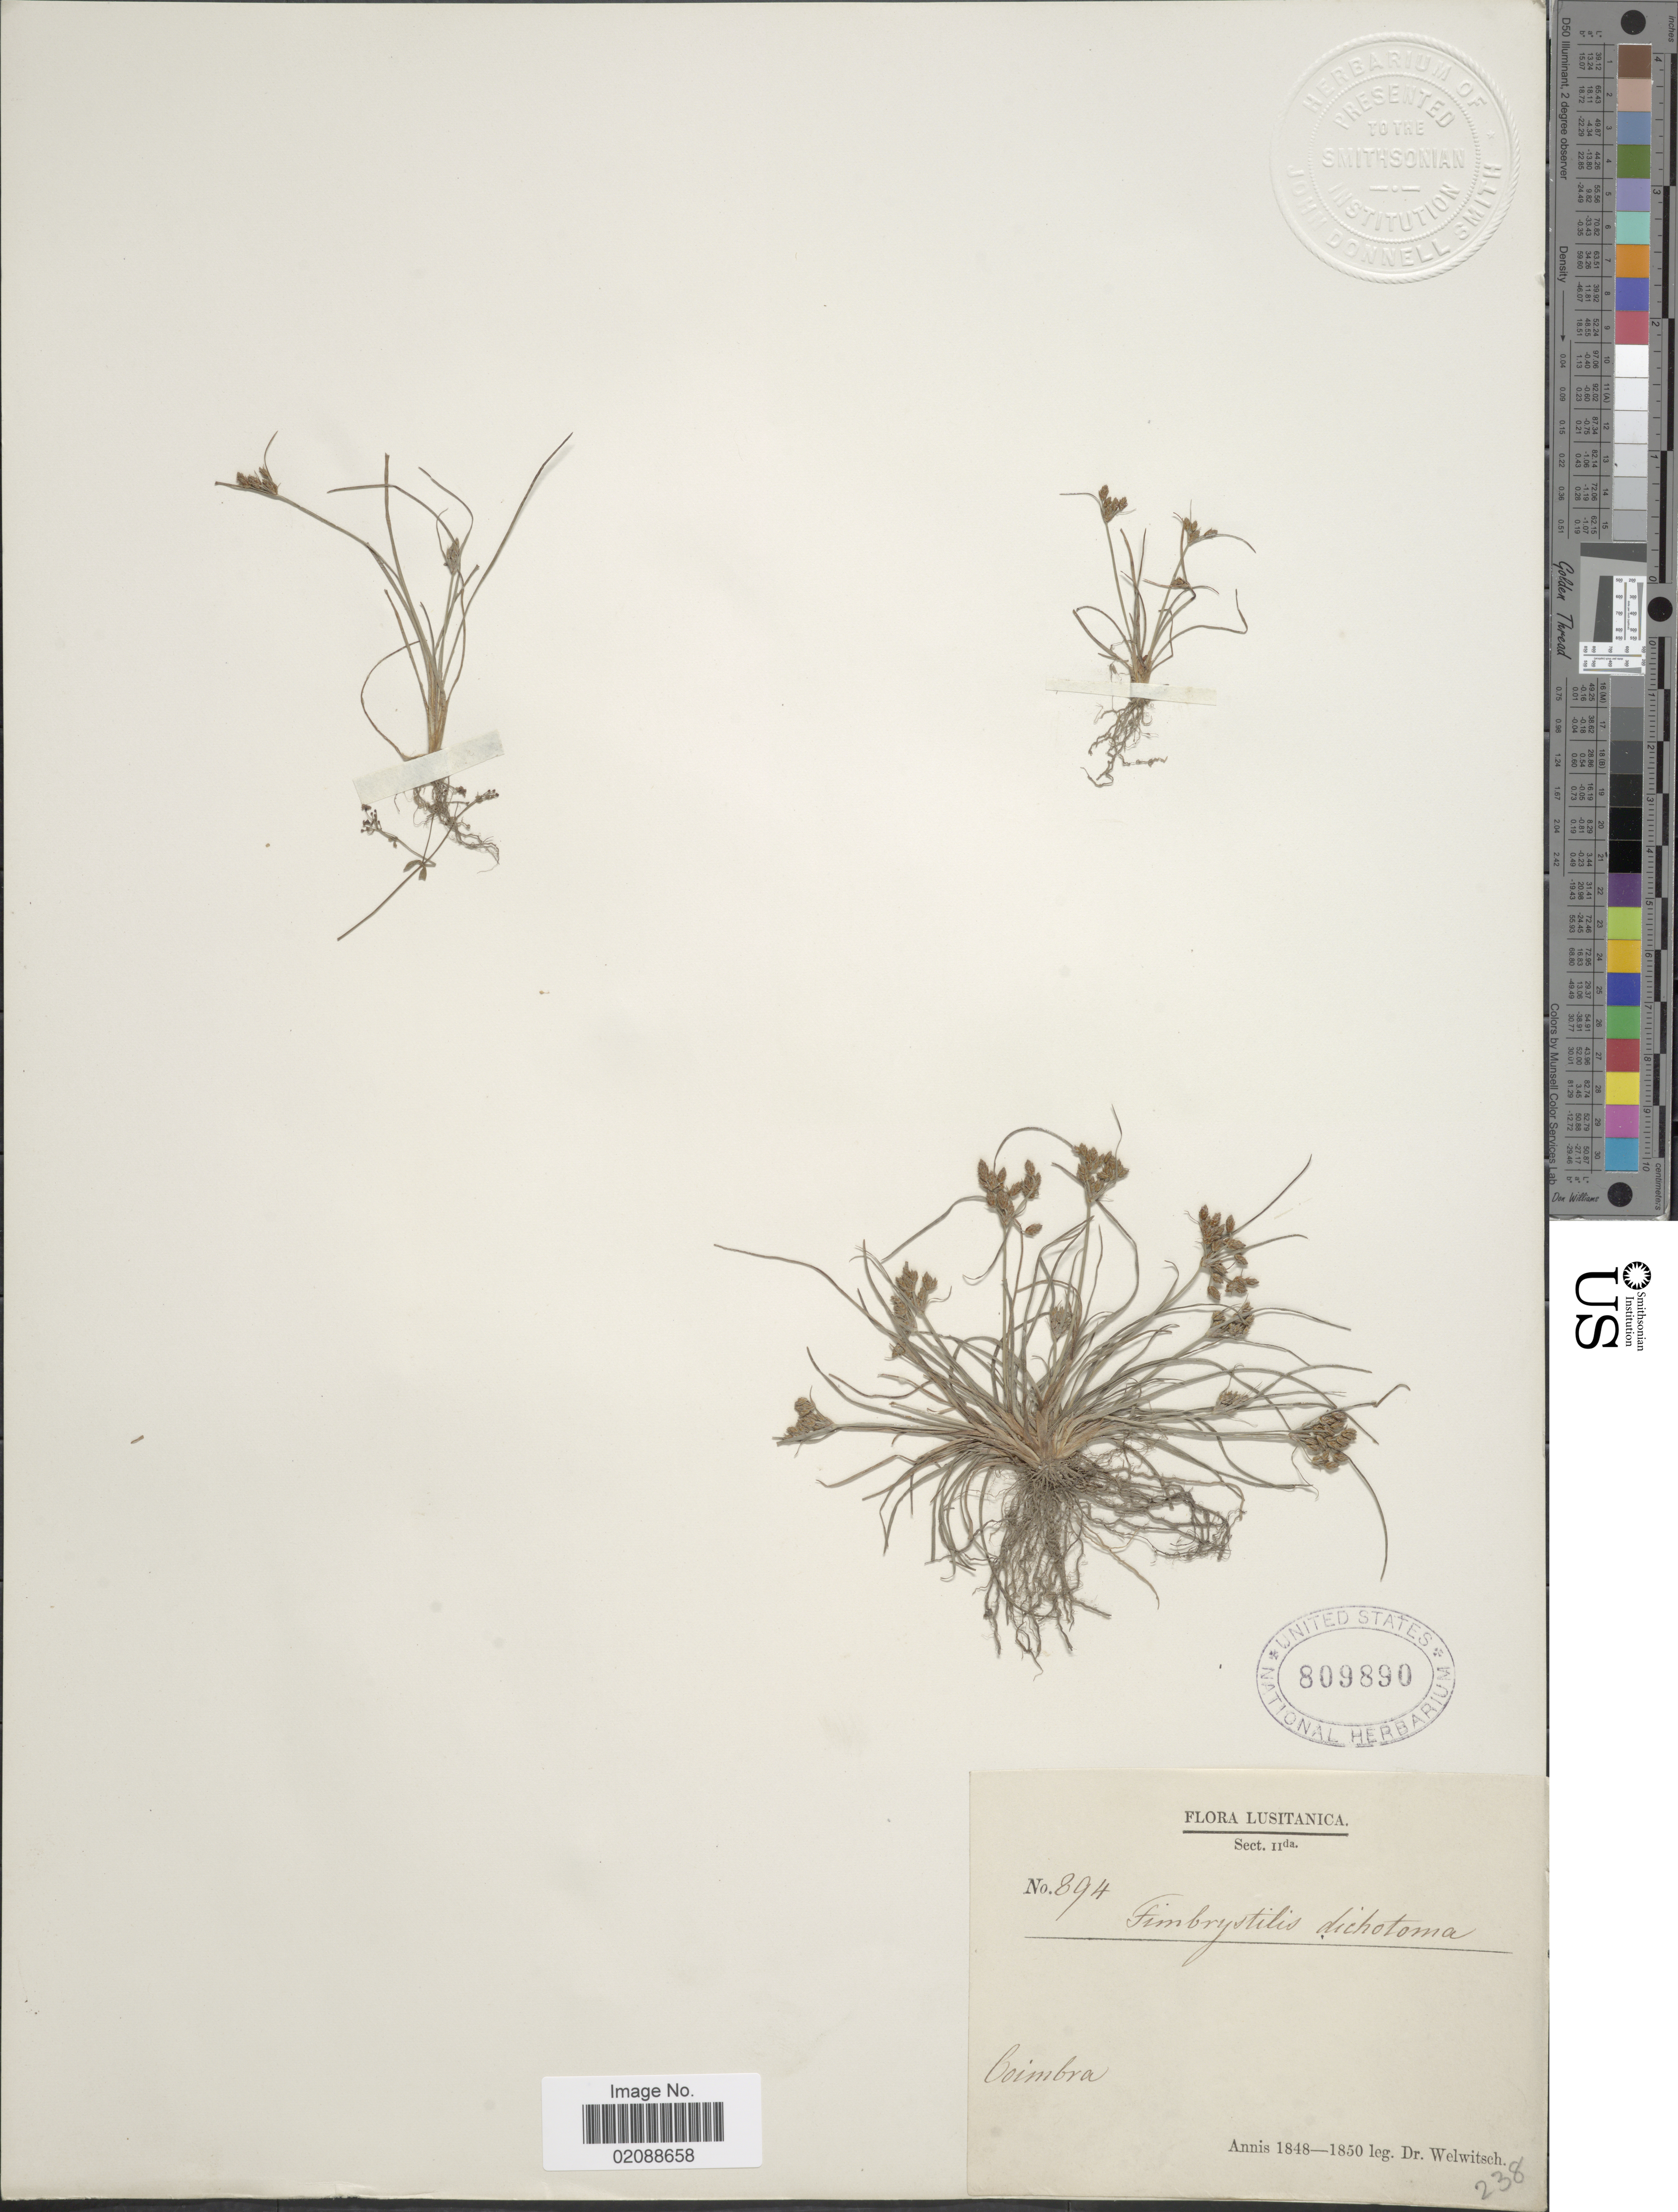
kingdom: Plantae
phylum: Tracheophyta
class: Liliopsida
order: Poales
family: Cyperaceae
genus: Fimbristylis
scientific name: Fimbristylis dichotoma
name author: (L.) Vahl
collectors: -. Welwitsch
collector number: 894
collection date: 1848/1850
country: Portugal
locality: Lusitanica, Coimbra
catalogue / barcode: US 809890